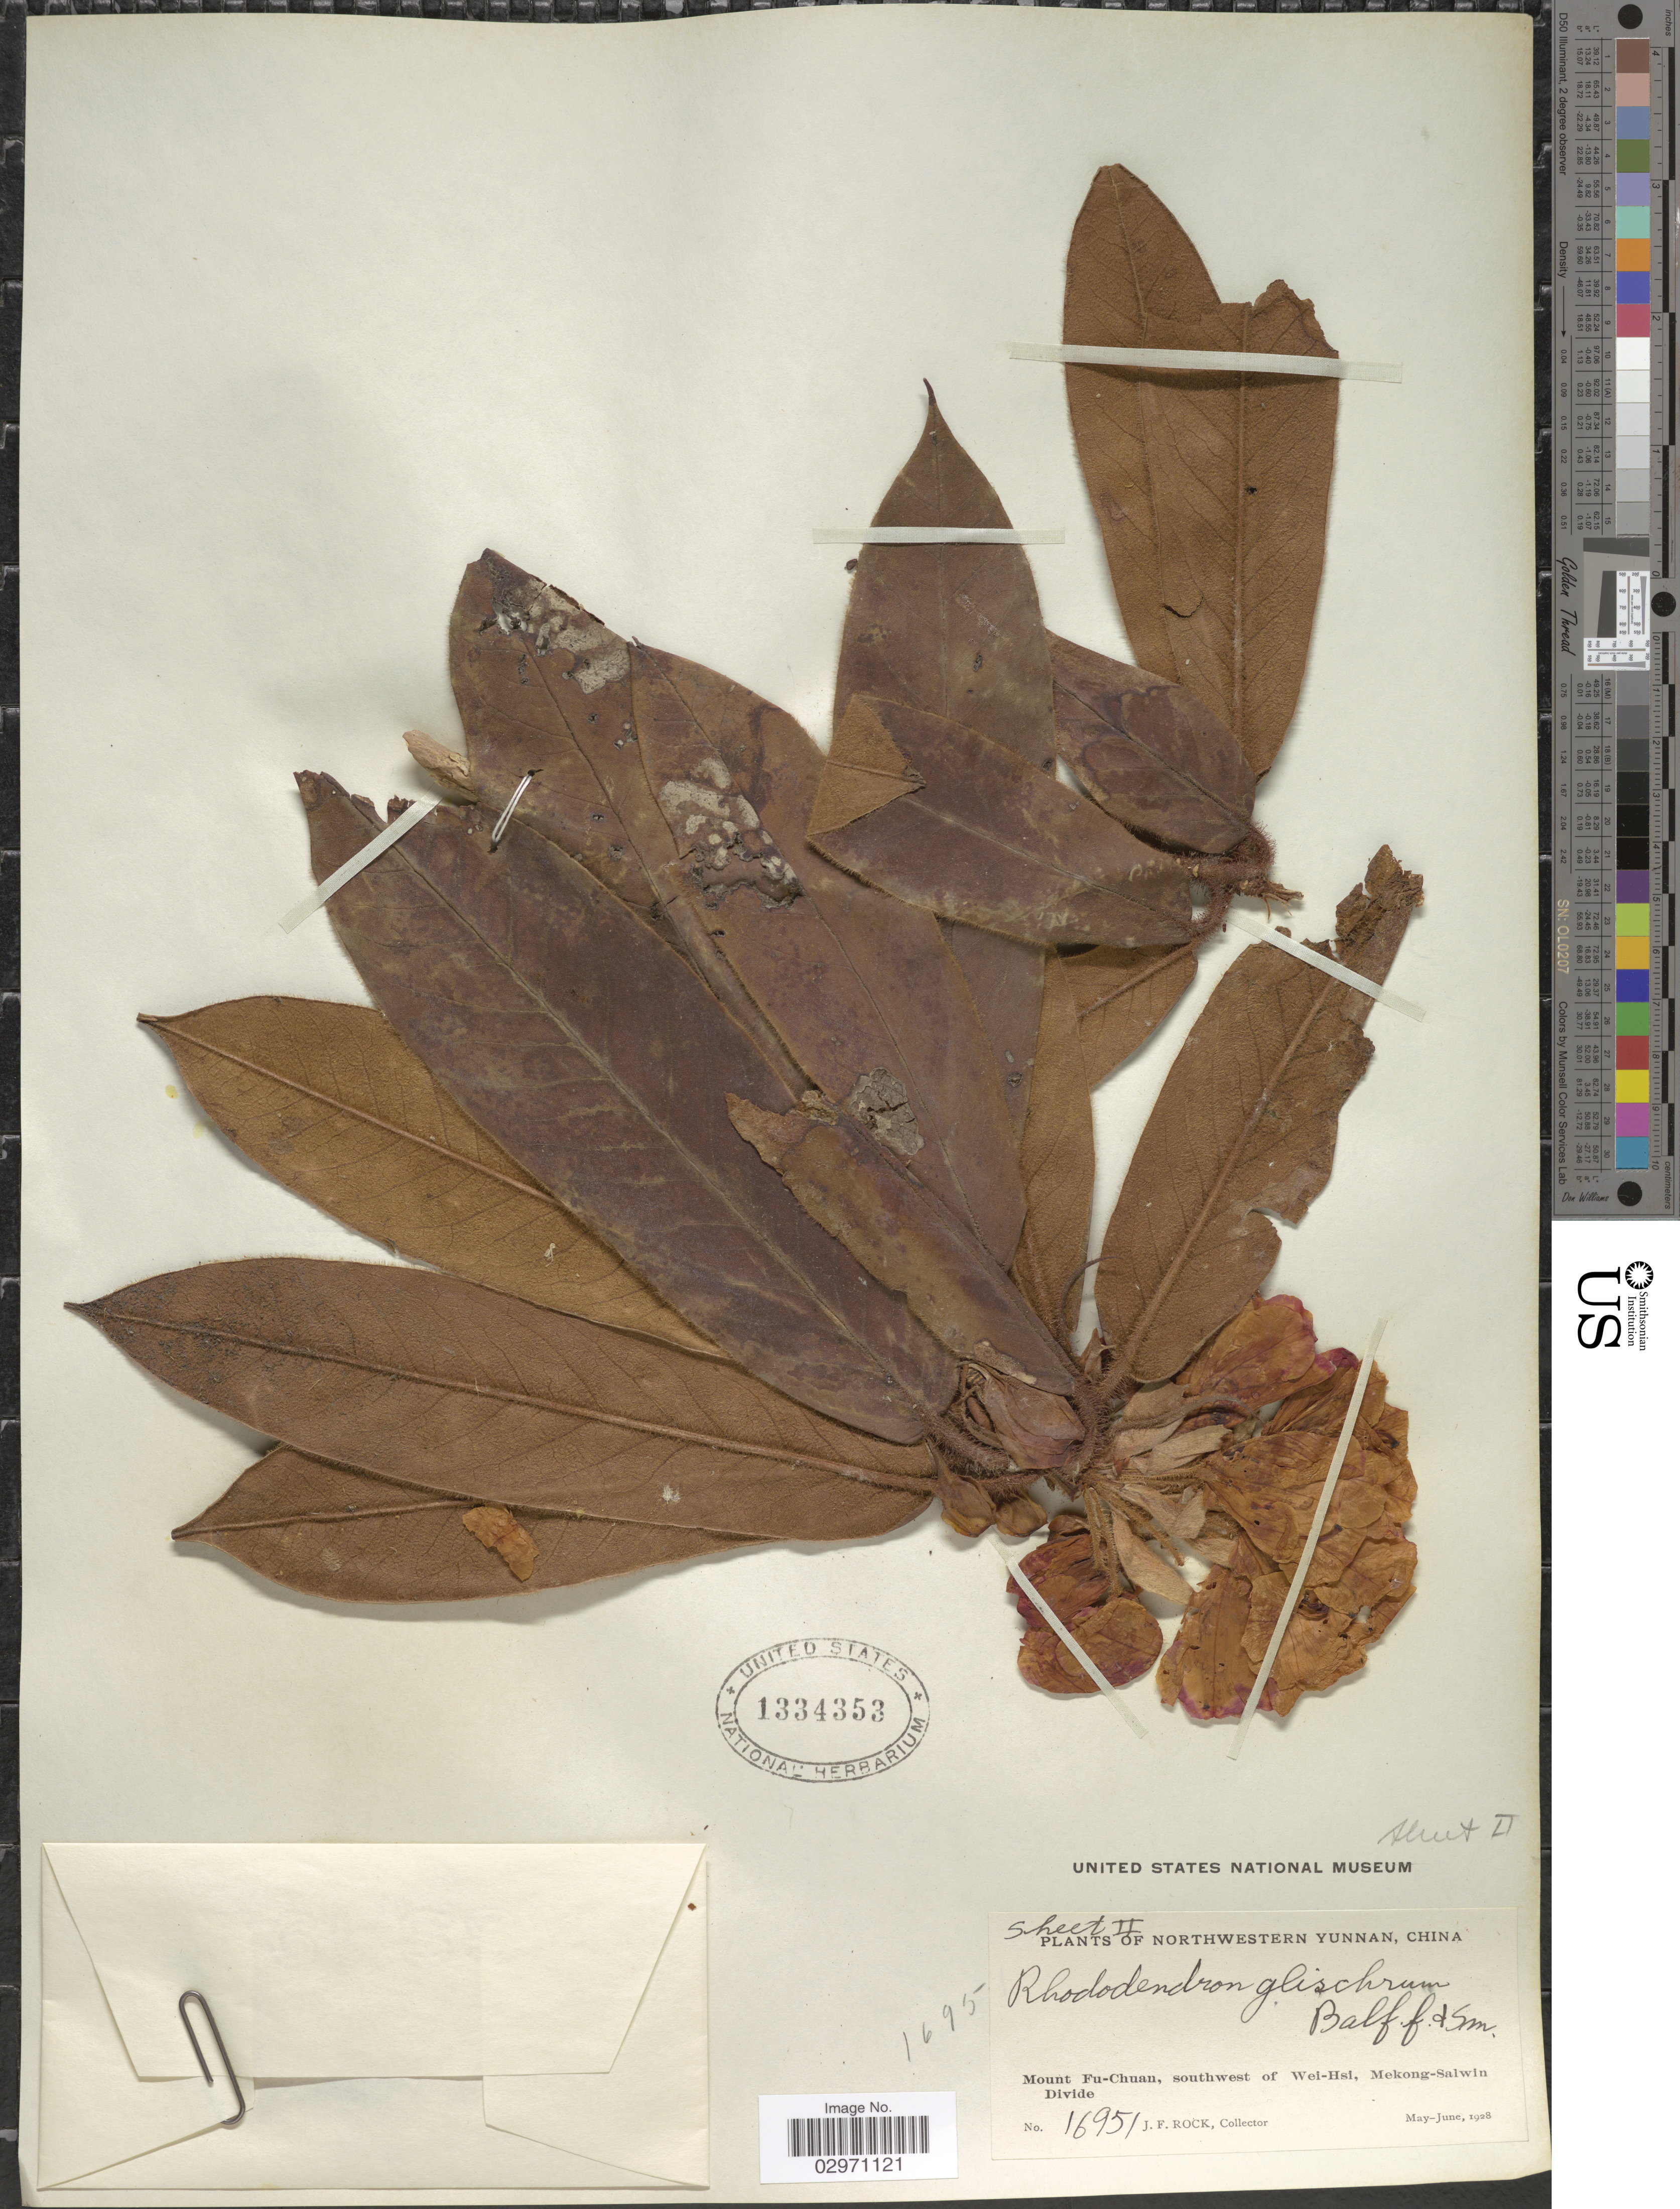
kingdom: Plantae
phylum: Tracheophyta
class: Magnoliopsida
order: Ericales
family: Ericaceae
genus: Rhododendron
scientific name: Rhododendron glischrum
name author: Balf. f. & W.W. Sm.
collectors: J. Rock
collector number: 16951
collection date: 1928-05/1928-06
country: China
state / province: Yunnan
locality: Northwestern Yunnan. Mount Fu-Chuan, southwest of Wei-Hsi, Mekong-Salwin Divide.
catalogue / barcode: US 1334353